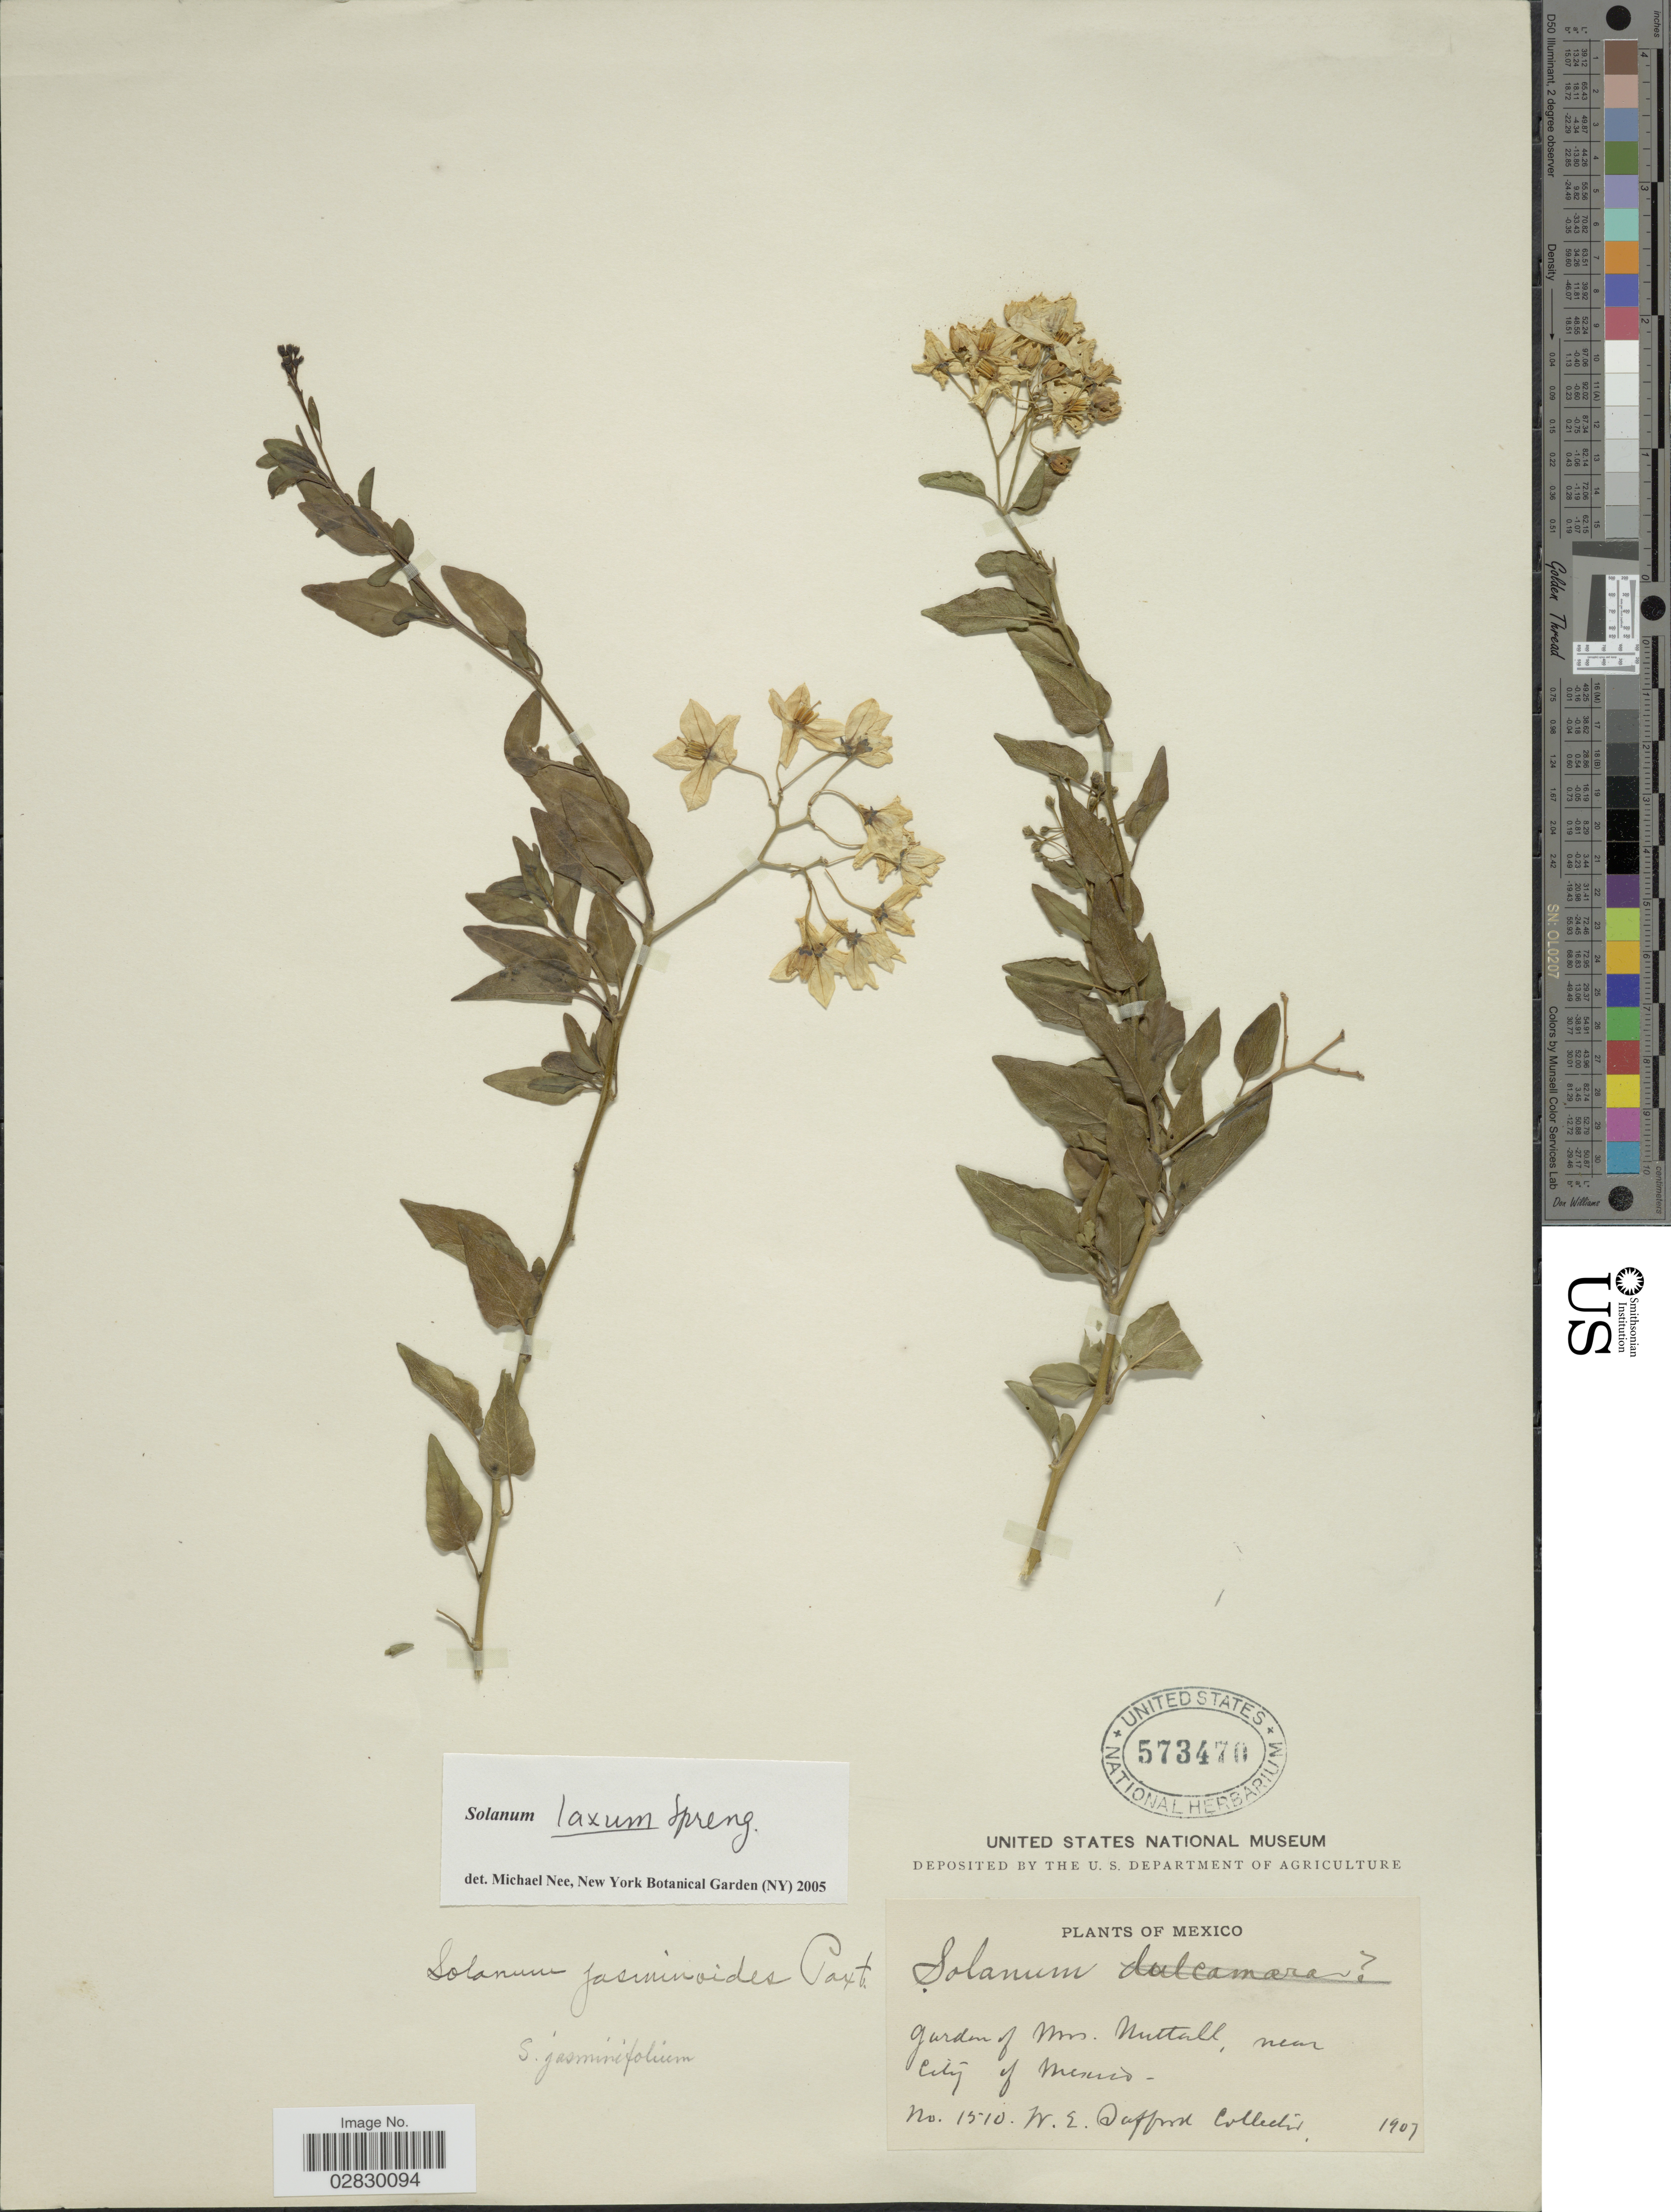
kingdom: Plantae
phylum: Tracheophyta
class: Magnoliopsida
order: Solanales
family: Solanaceae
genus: Solanum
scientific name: Solanum jasminoides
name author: Paxton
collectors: W. E. Safford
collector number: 1510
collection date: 1907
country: Mexico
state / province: México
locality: Garden of Mrs. Nuttall, near City of Mexico.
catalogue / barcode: US 573470